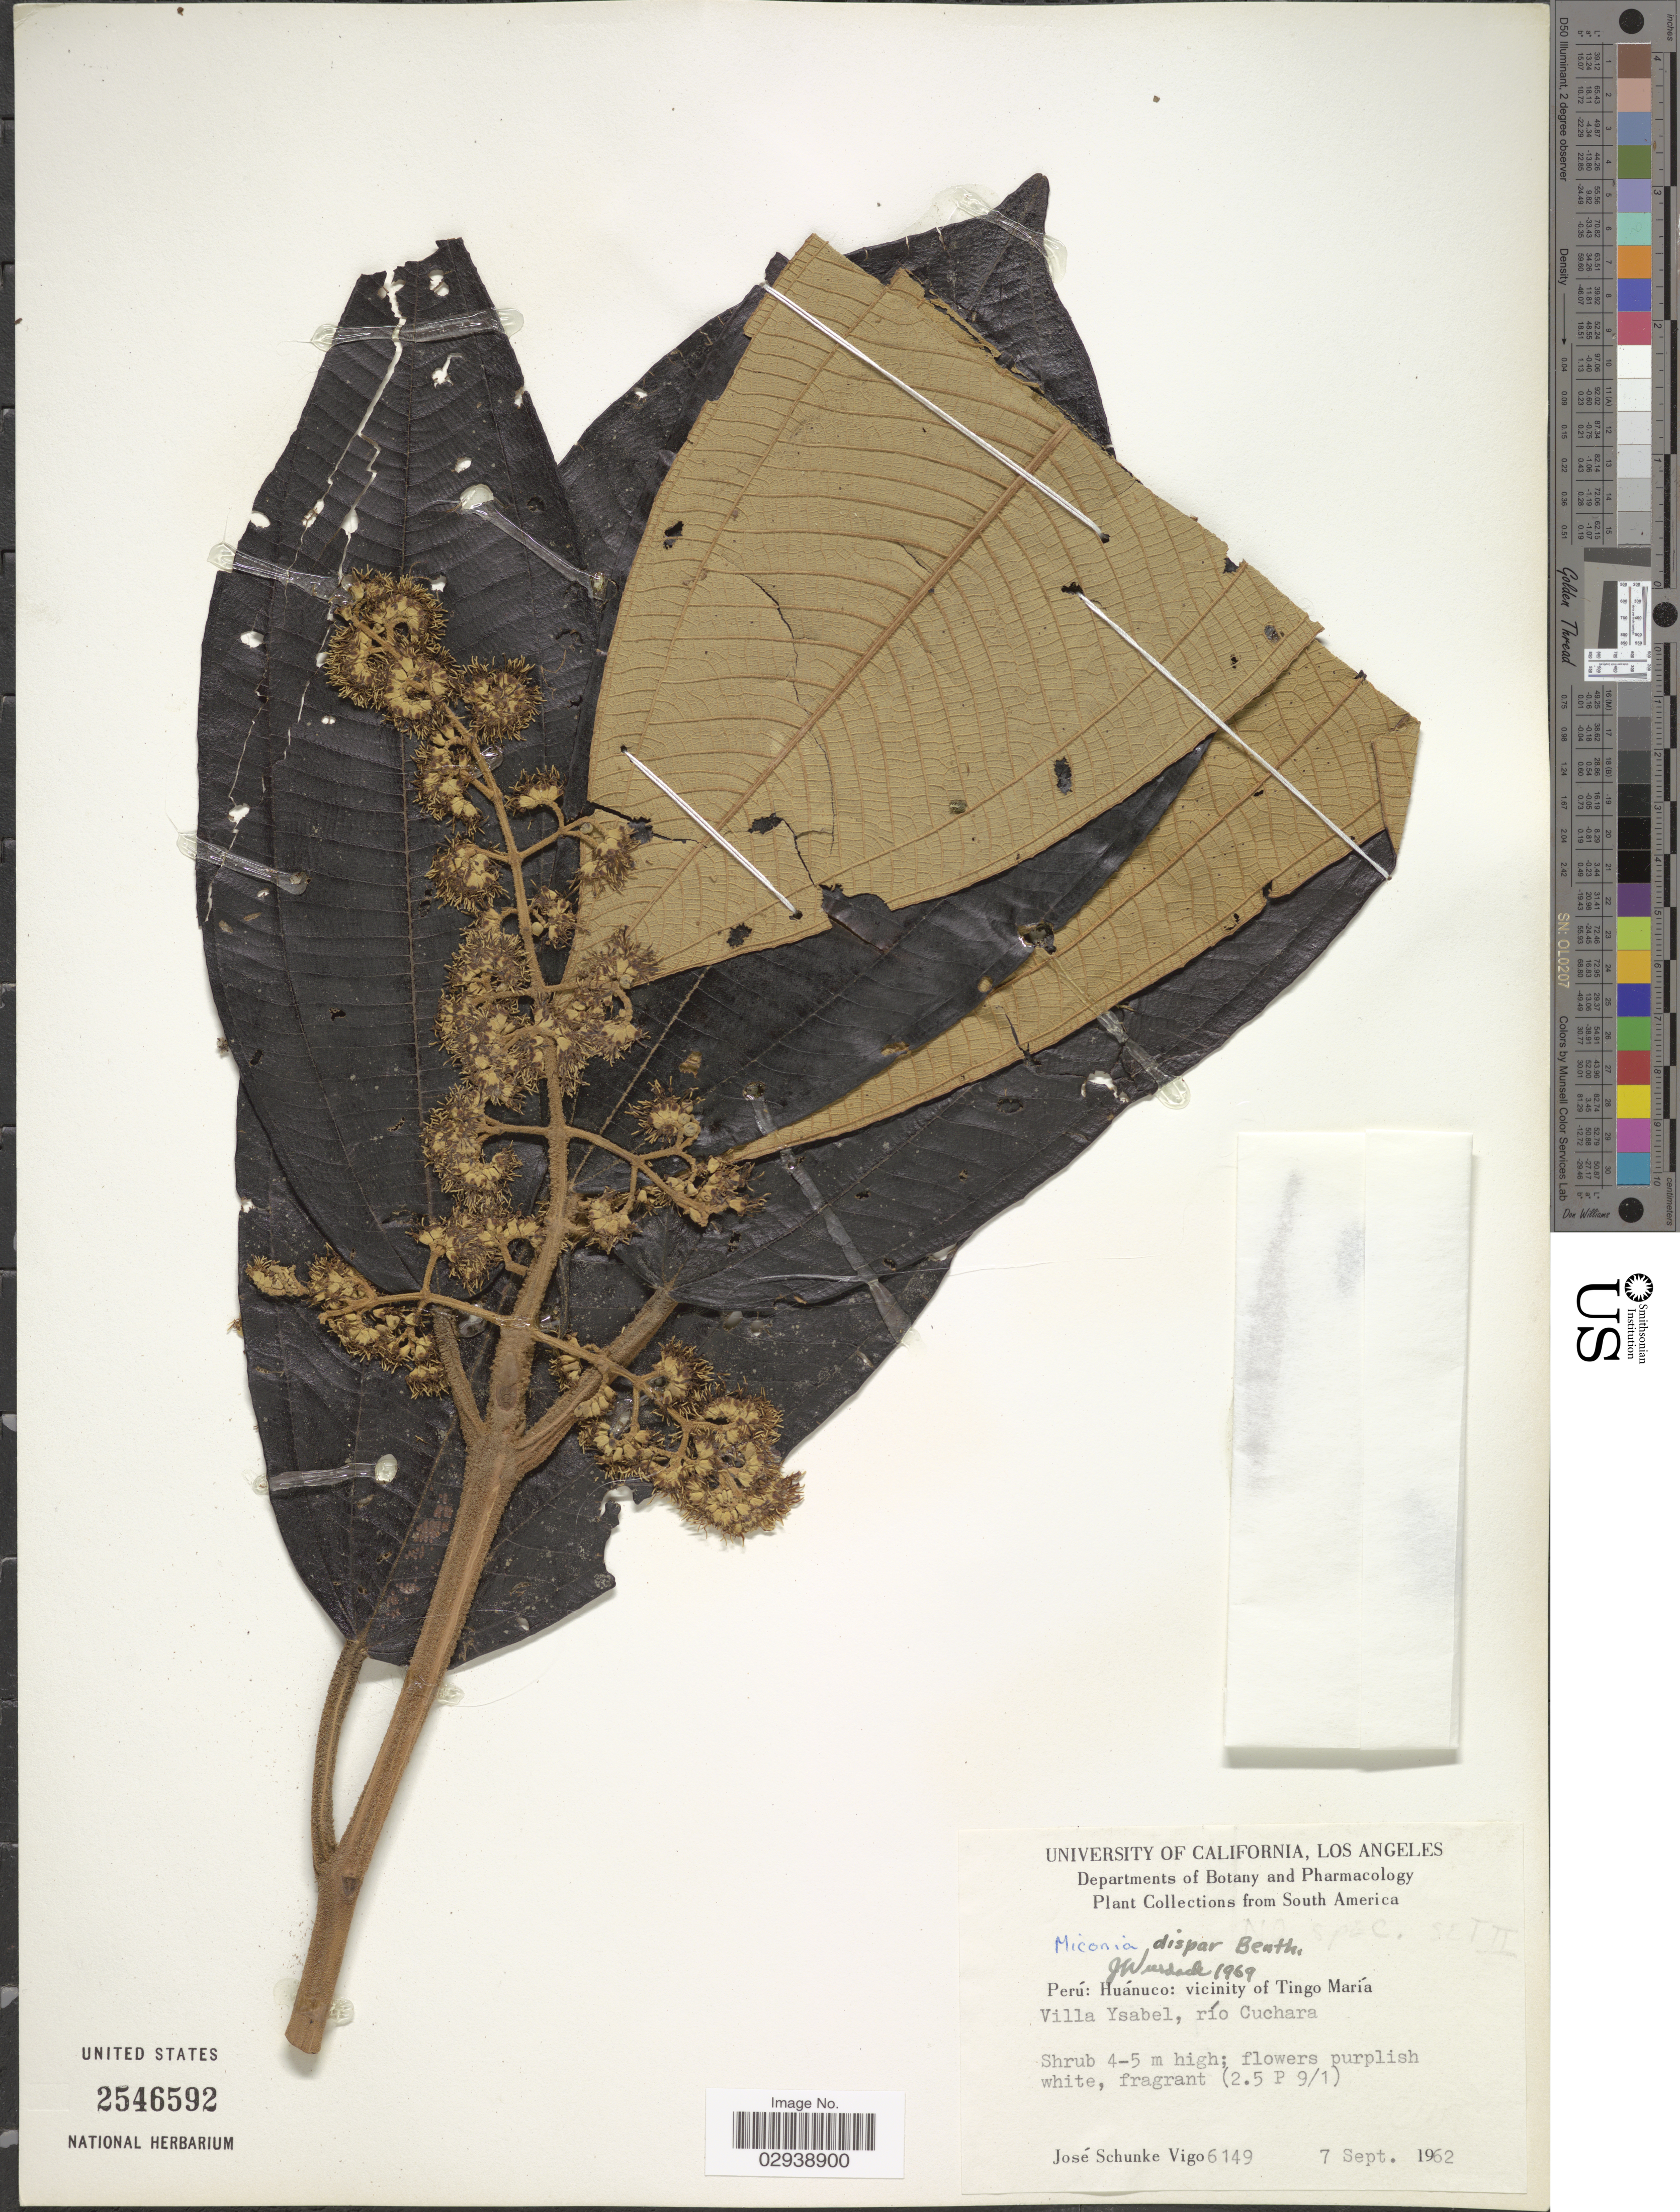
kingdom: Plantae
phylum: Tracheophyta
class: Magnoliopsida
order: Myrtales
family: Melastomataceae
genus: Miconia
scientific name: Miconia dispar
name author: Benth.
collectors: J. Schunke Vigo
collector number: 6149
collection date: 1962-09-07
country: Peru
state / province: Huánuco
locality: Vicinity of Tingo María, Villa Ysabel, río Cuchara.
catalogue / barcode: US 2546592